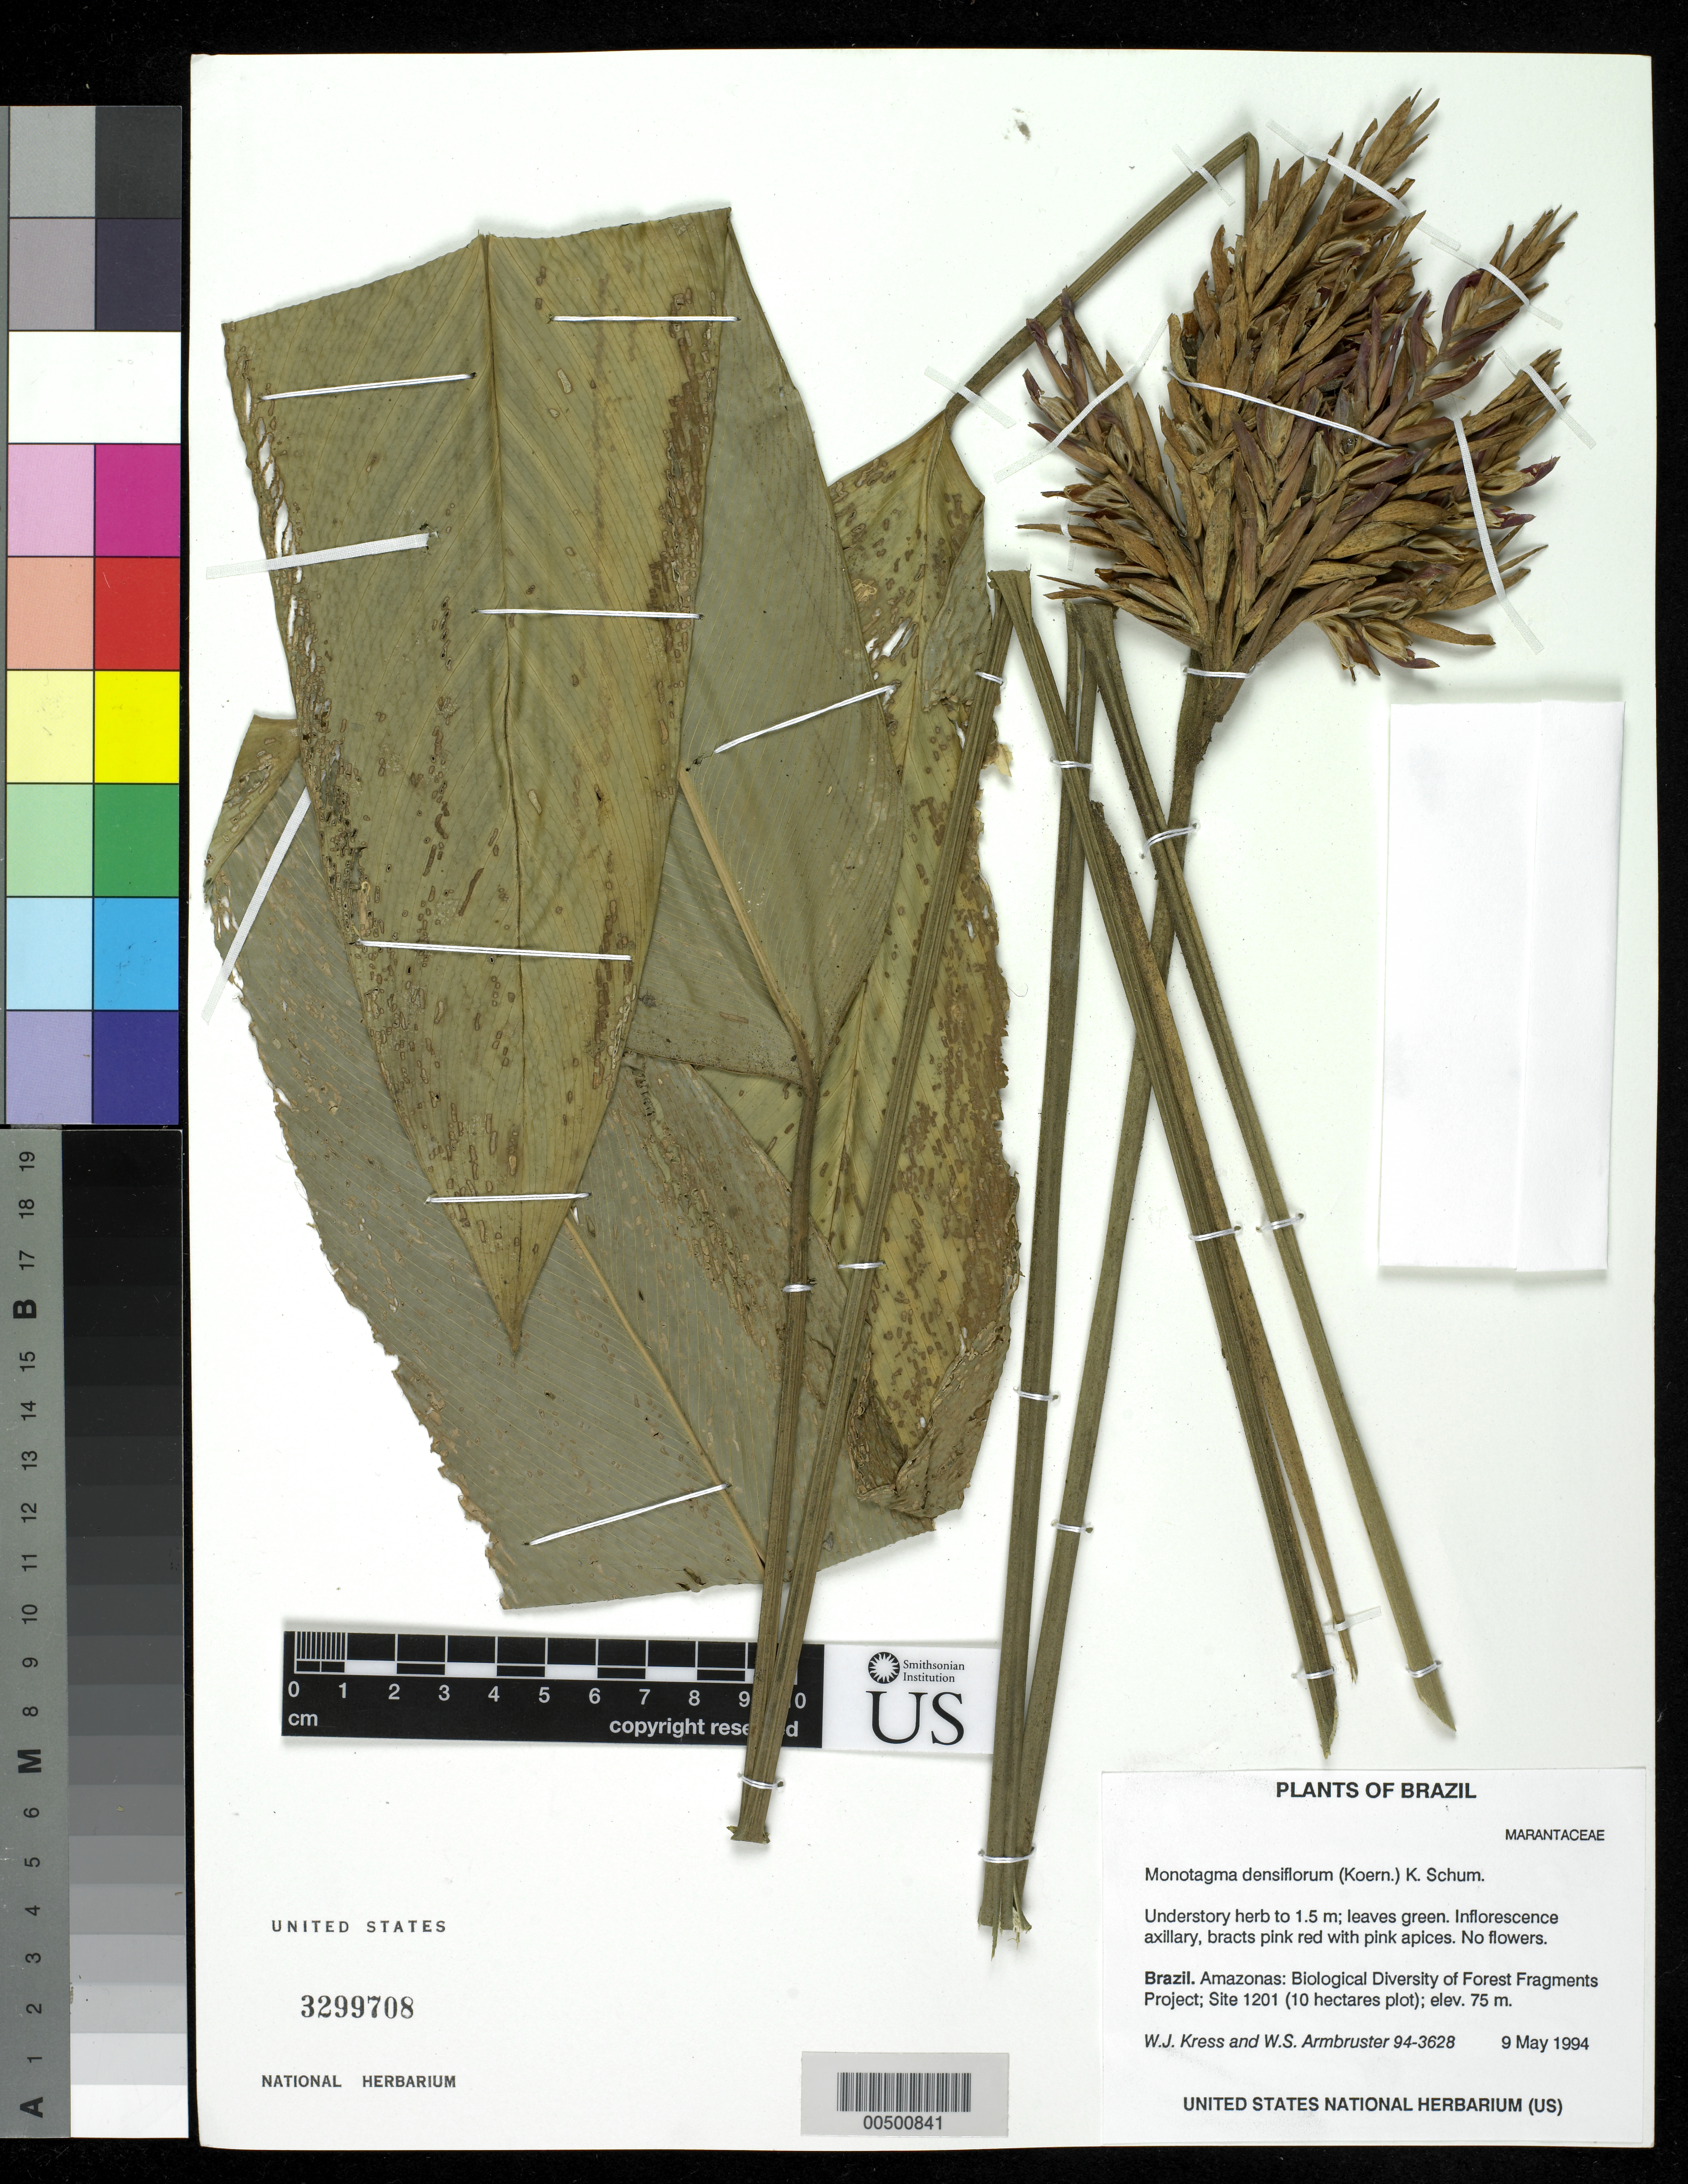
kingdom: Plantae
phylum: Tracheophyta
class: Liliopsida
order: Zingiberales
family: Marantaceae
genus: Monotagma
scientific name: Monotagma densiflorum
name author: (Koern.) K. Schum.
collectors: W. J. Kress & W. S. Armbruster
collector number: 94-3628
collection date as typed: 09 May 1994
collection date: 1994-05-09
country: Brazil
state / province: Amazonas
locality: Biological diversity of forest fragments, site 1201 (10 hectares plot)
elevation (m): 75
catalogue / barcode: US 3299708